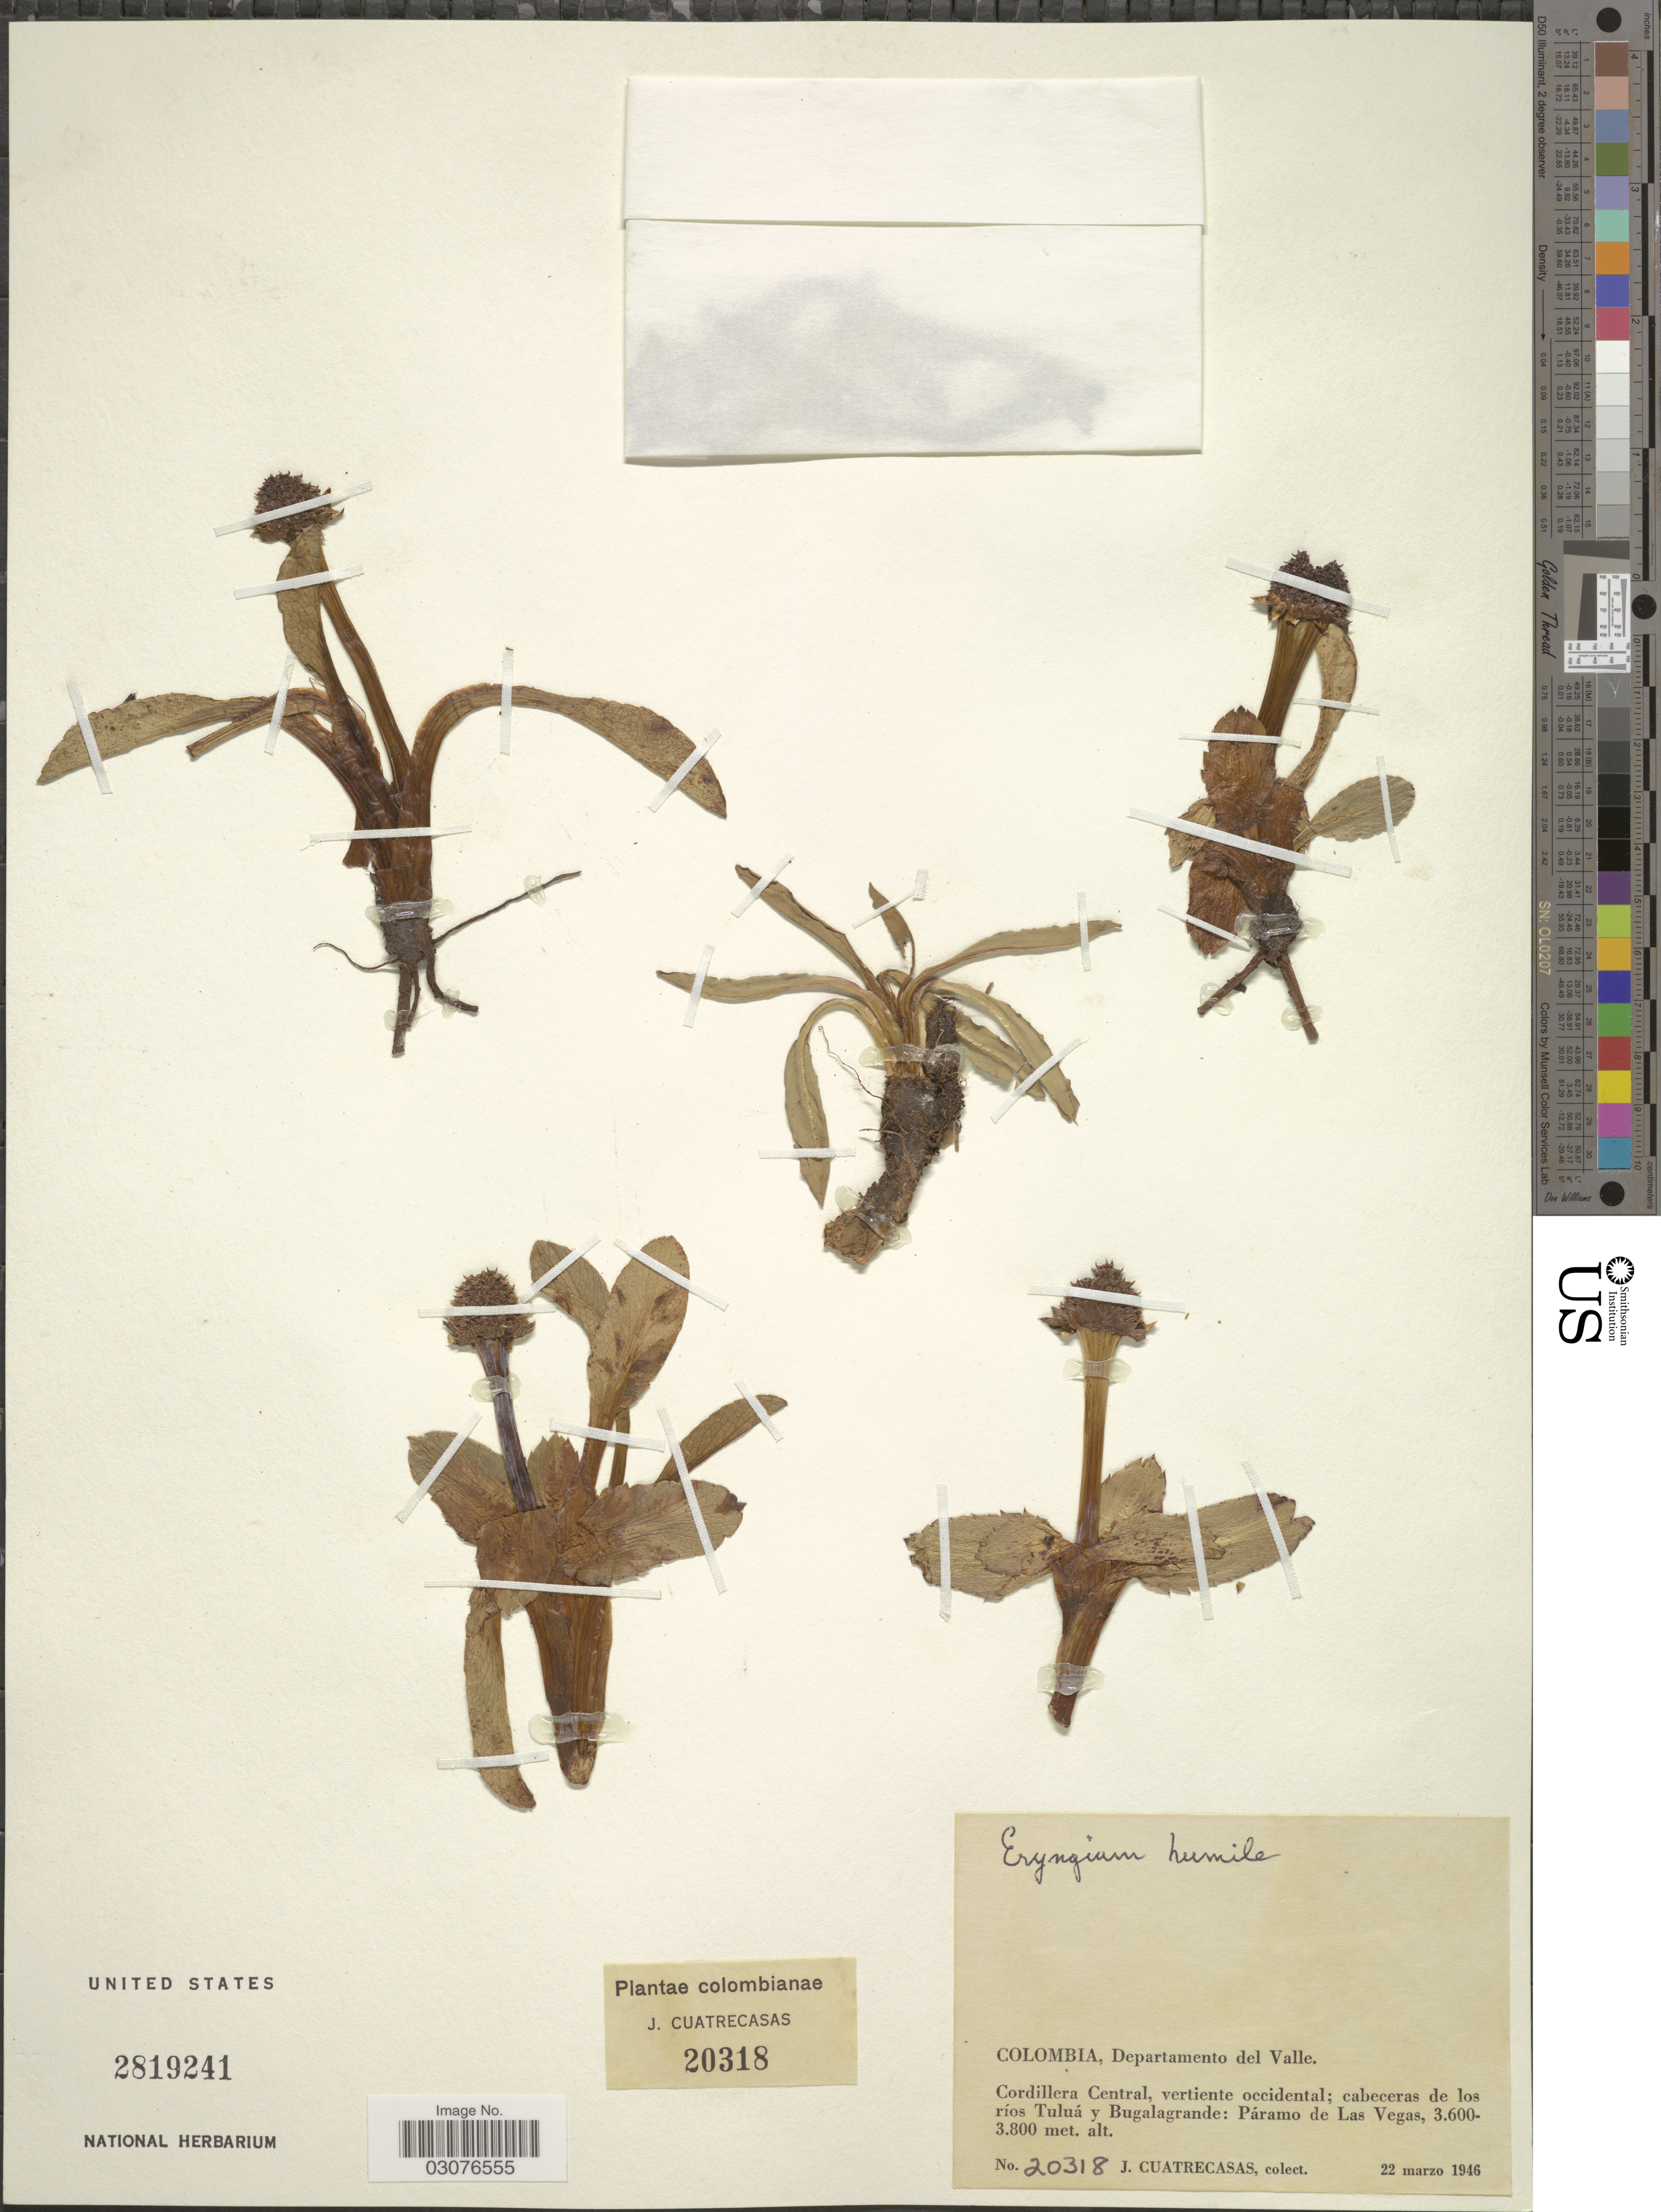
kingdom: Plantae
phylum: Tracheophyta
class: Magnoliopsida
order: Apiales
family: Apiaceae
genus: Eryngium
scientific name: Eryngium bourgatii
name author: Gouan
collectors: J. Cuatrecasas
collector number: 20318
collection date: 1946-03-22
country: Colombia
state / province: Valle del Cauca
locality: Departamento del Valle. Cordillera Central, vertiente occidental; cabeceras de los ríos Tuluá y Bugalagrande: Páramo de Las Vegas.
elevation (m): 3600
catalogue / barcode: US 2819241